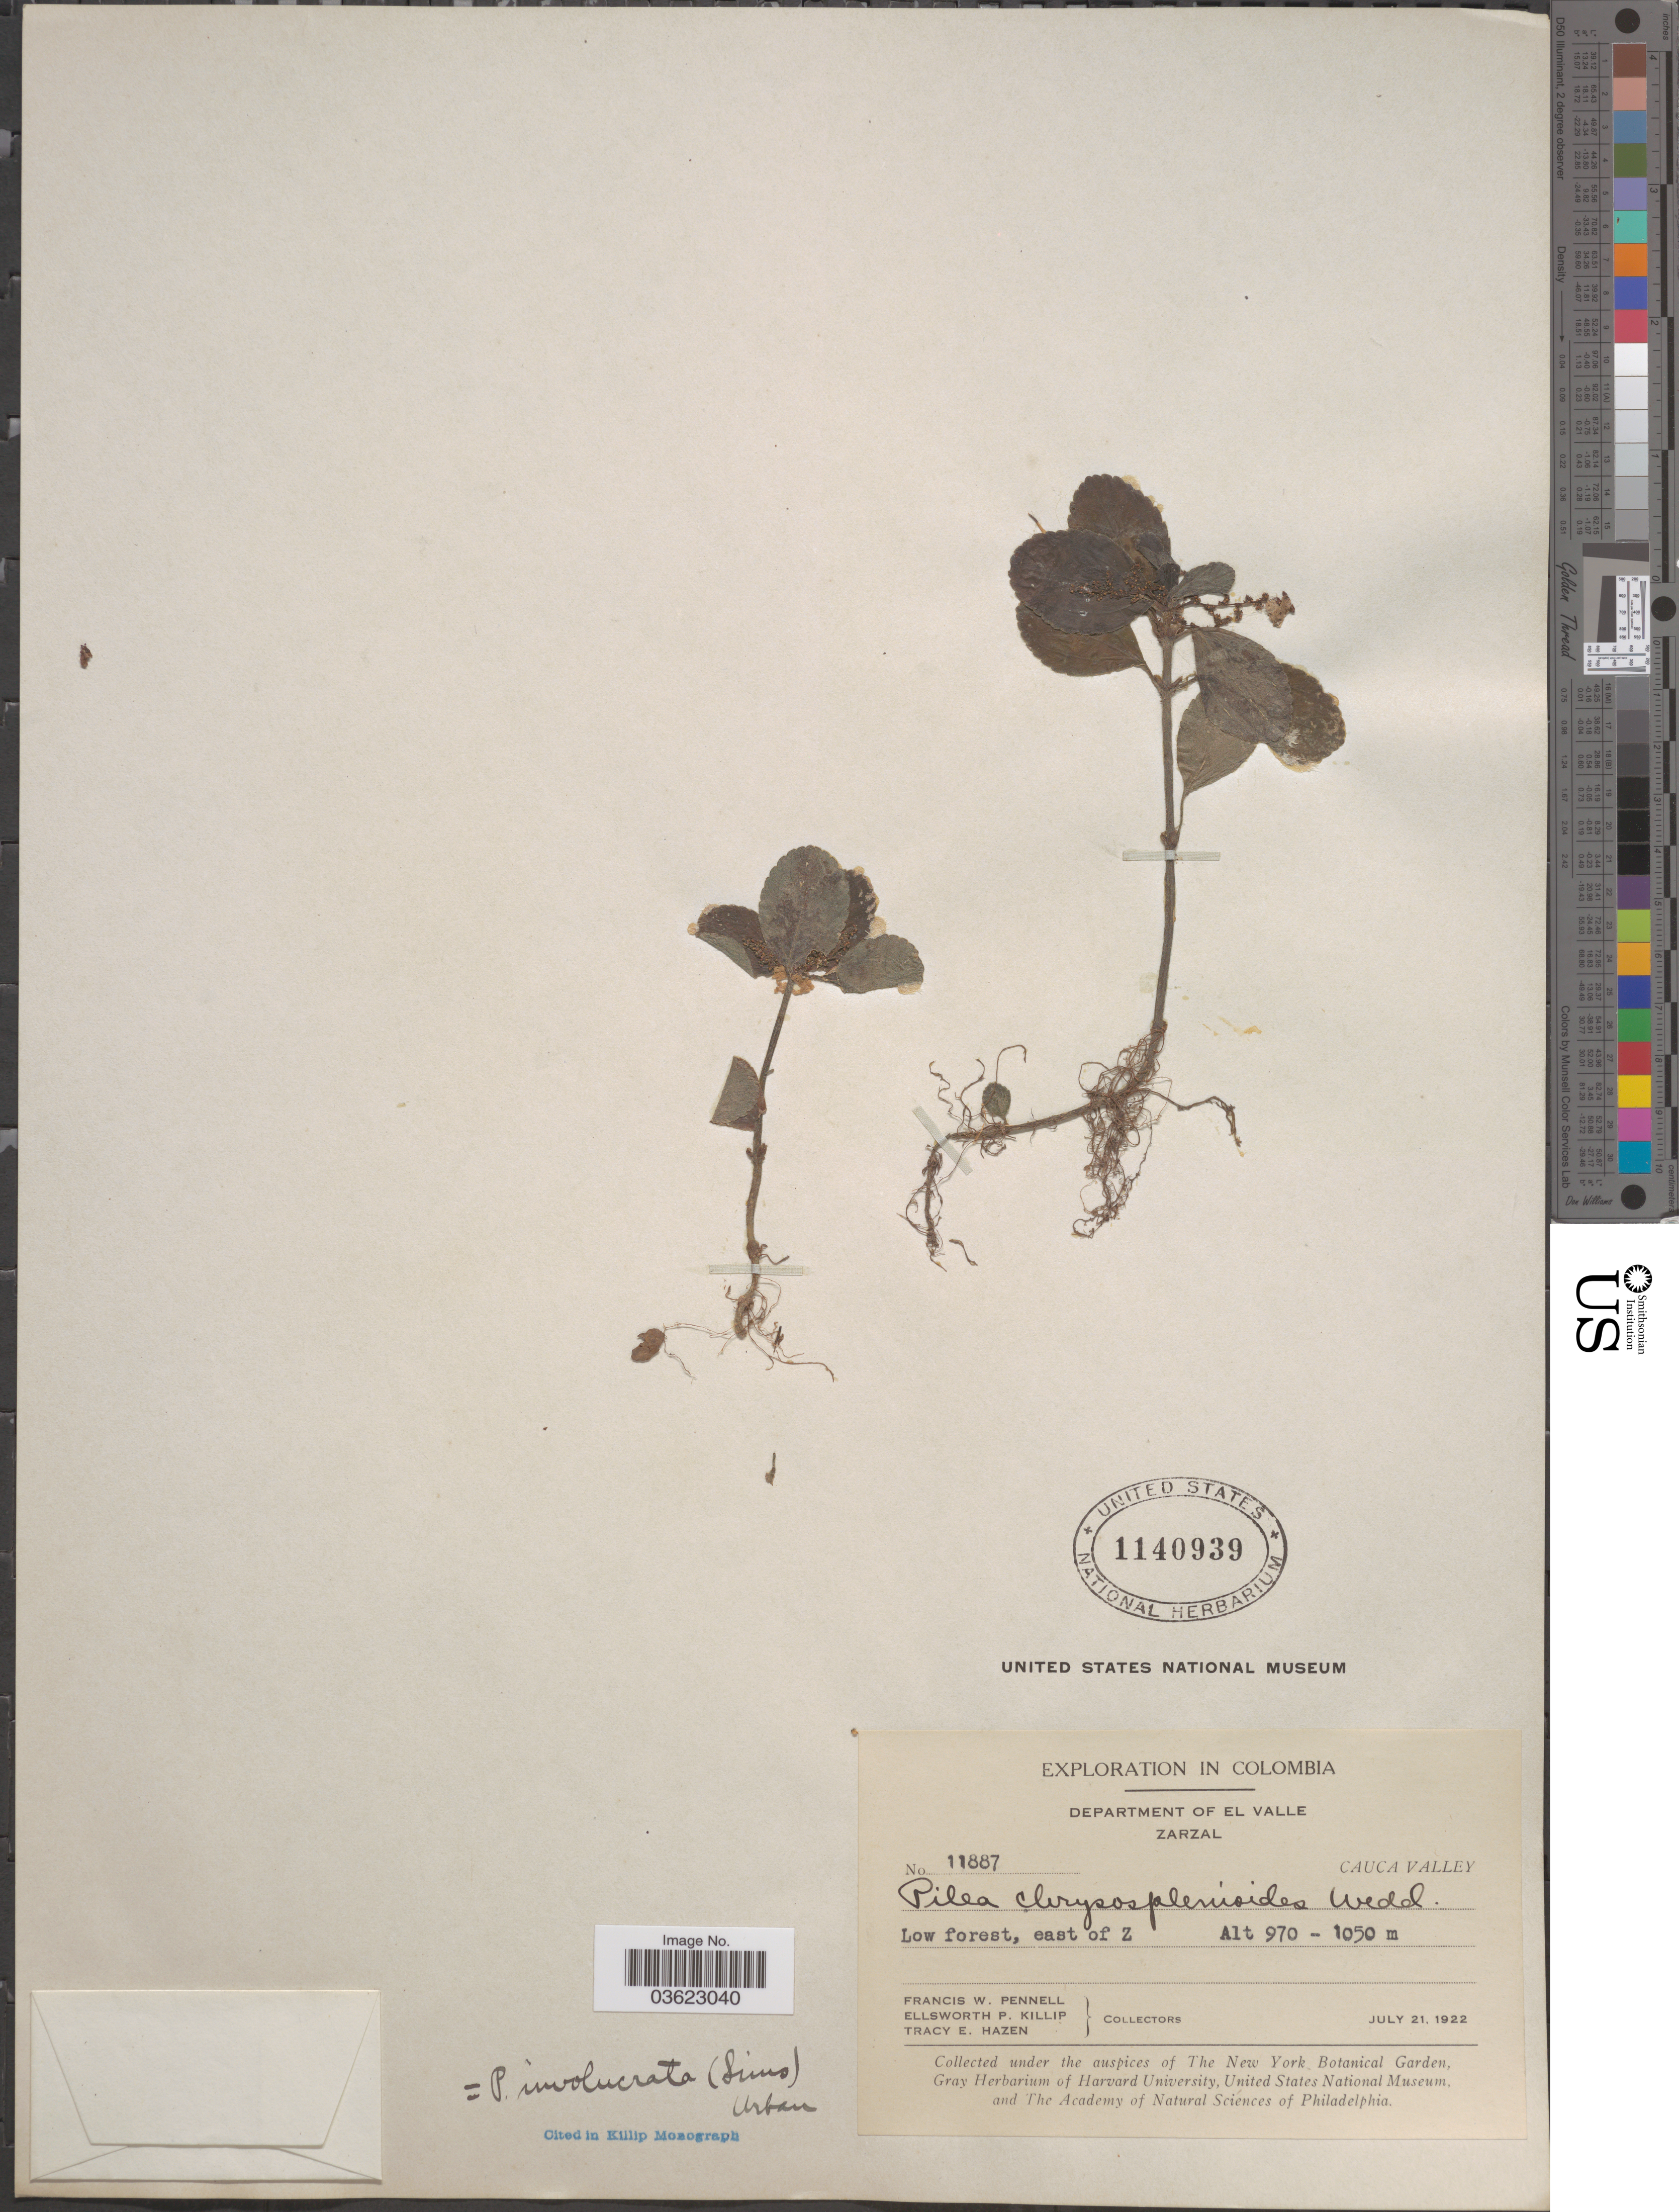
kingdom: Plantae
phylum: Tracheophyta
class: Magnoliopsida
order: Rosales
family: Urticaceae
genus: Pilea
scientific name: Pilea involucrata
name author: Urb.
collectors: F. W. Pennell, E. P. Killip & T. E. Hazen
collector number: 11887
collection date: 1922-07-21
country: Colombia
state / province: Valle del Cauca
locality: Department of El Valle. Zarzal. Cauca Valley. East of Z.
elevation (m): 970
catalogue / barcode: US 1140939